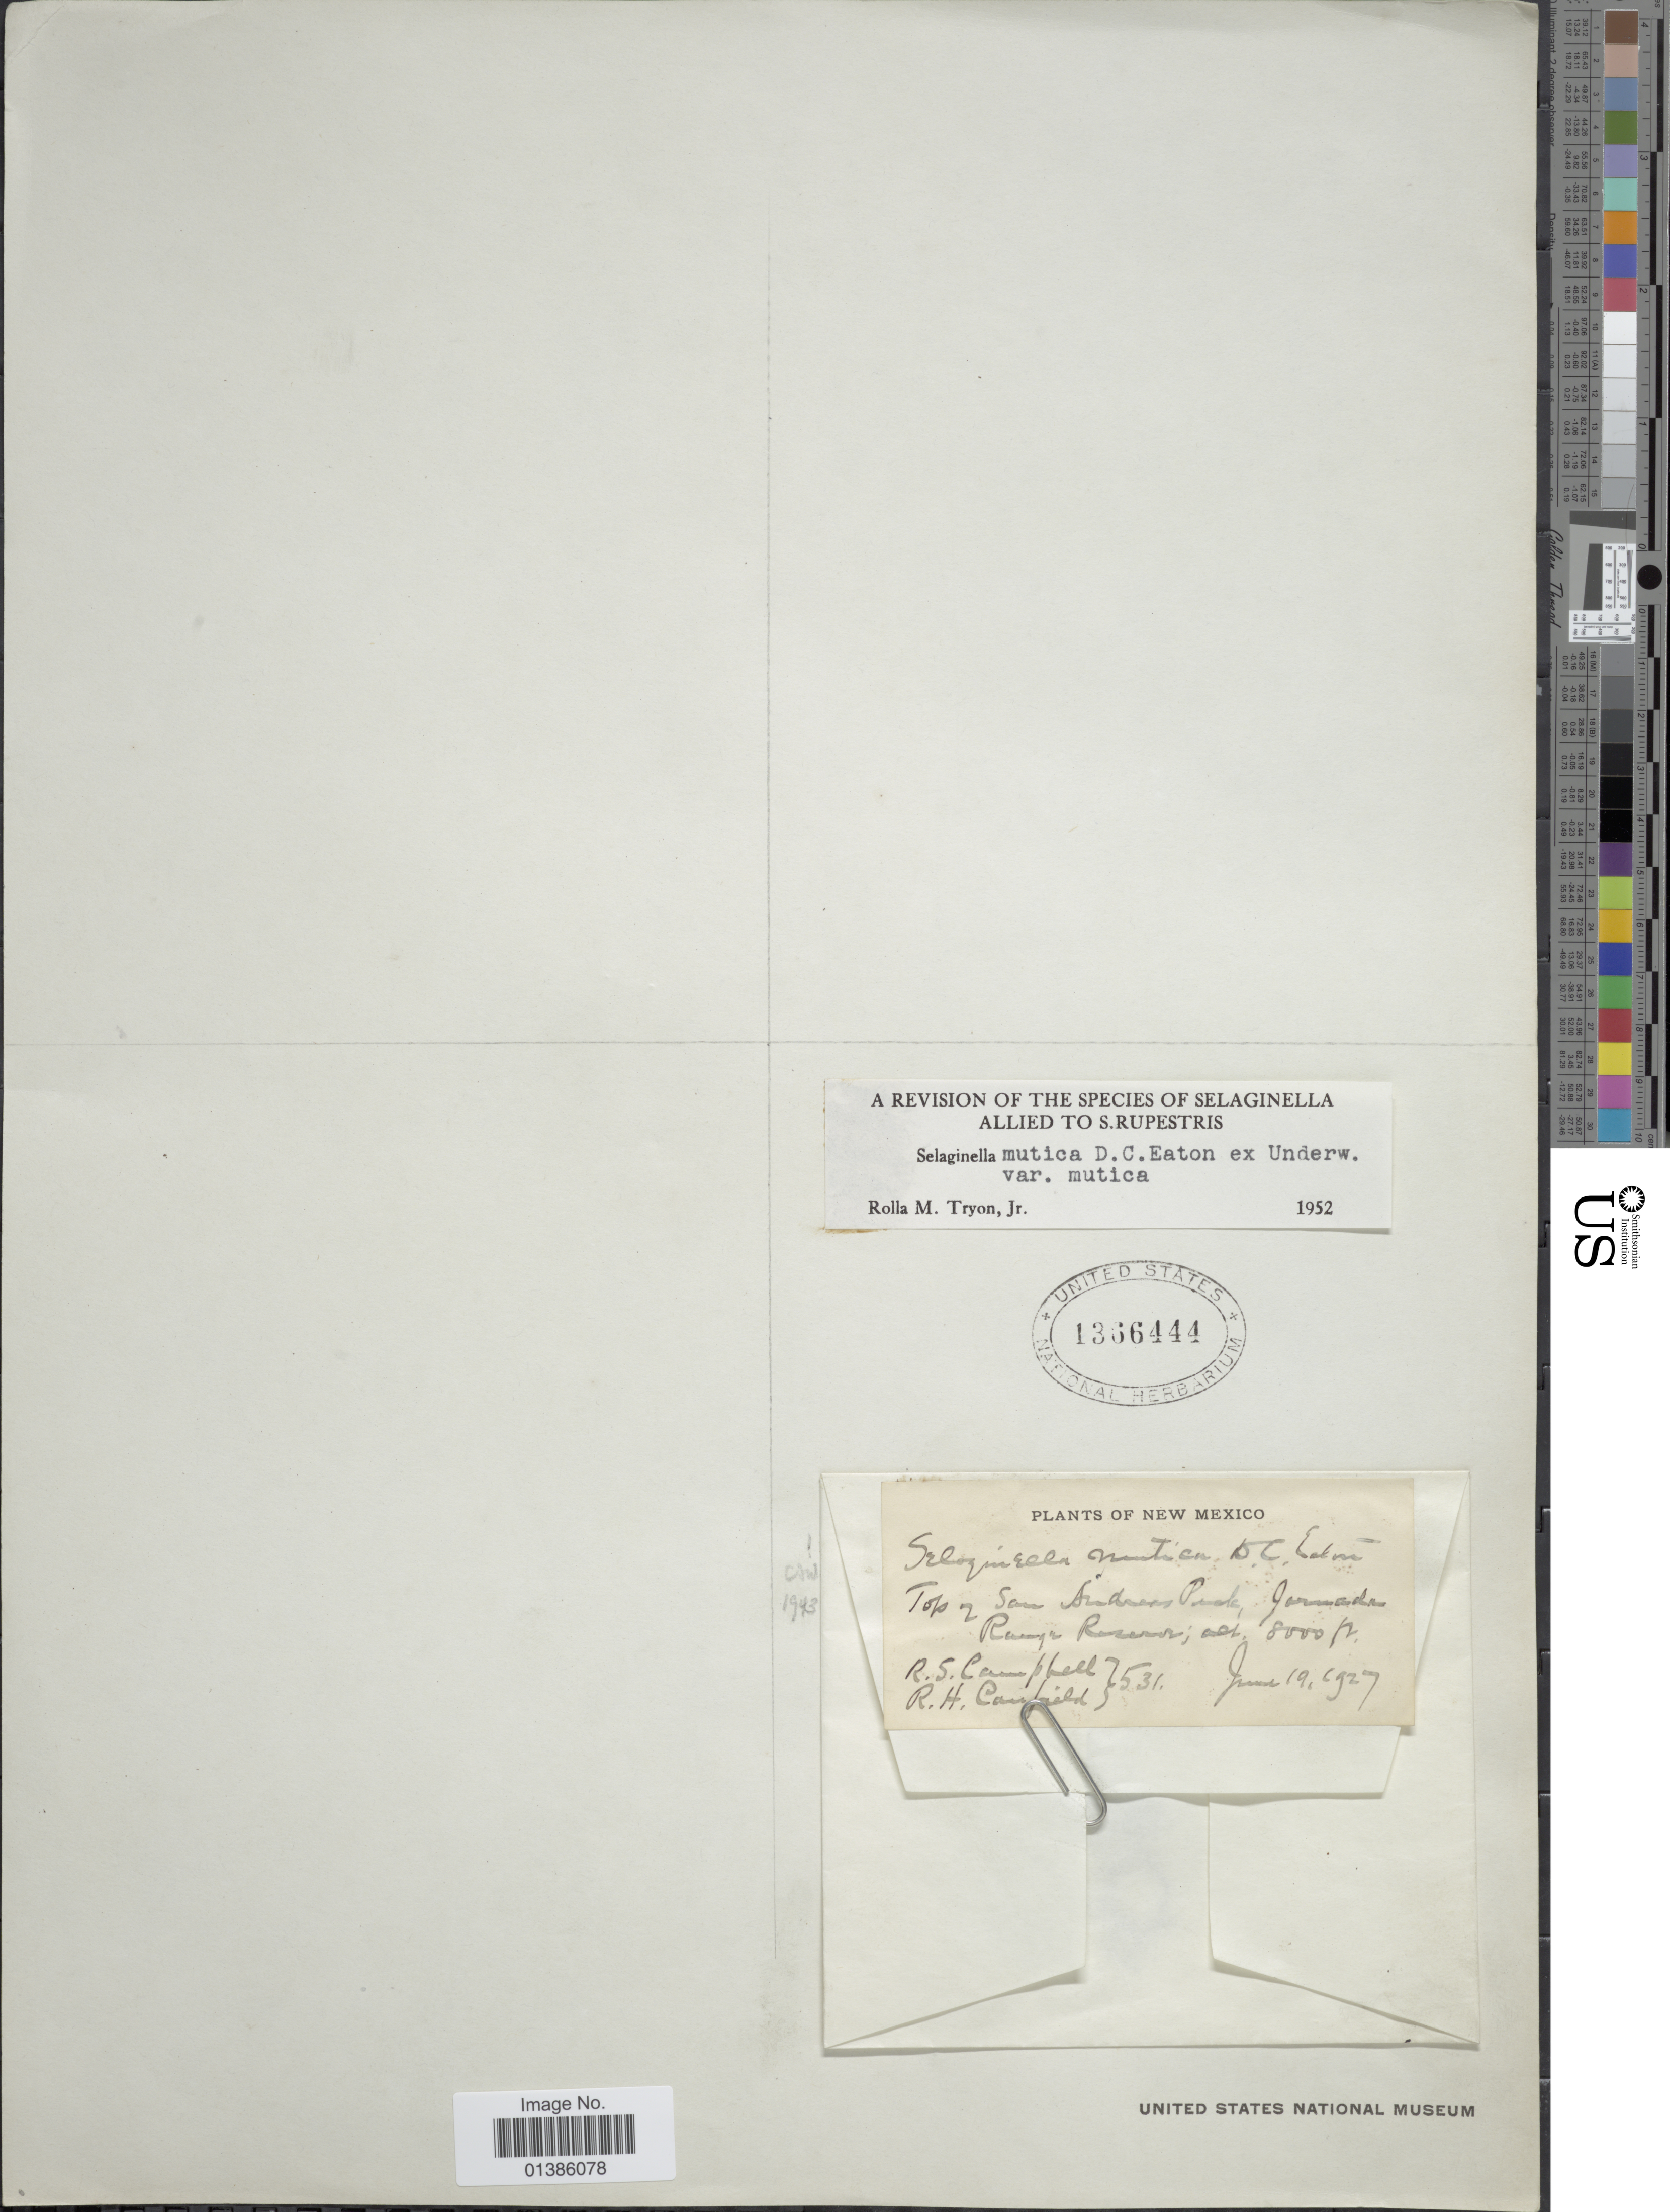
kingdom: Plantae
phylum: Tracheophyta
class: Lycopodiopsida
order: Selaginellales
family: Selaginellaceae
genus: Selaginella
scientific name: Selaginella mutica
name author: D.C. Eaton in Underw.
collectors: R. S. Campbell & R. Canfield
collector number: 531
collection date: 1927-06-19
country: United States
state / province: New Mexico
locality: Top of San Andreas Peak, Jornada Range Reserve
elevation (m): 2438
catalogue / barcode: US 1366444